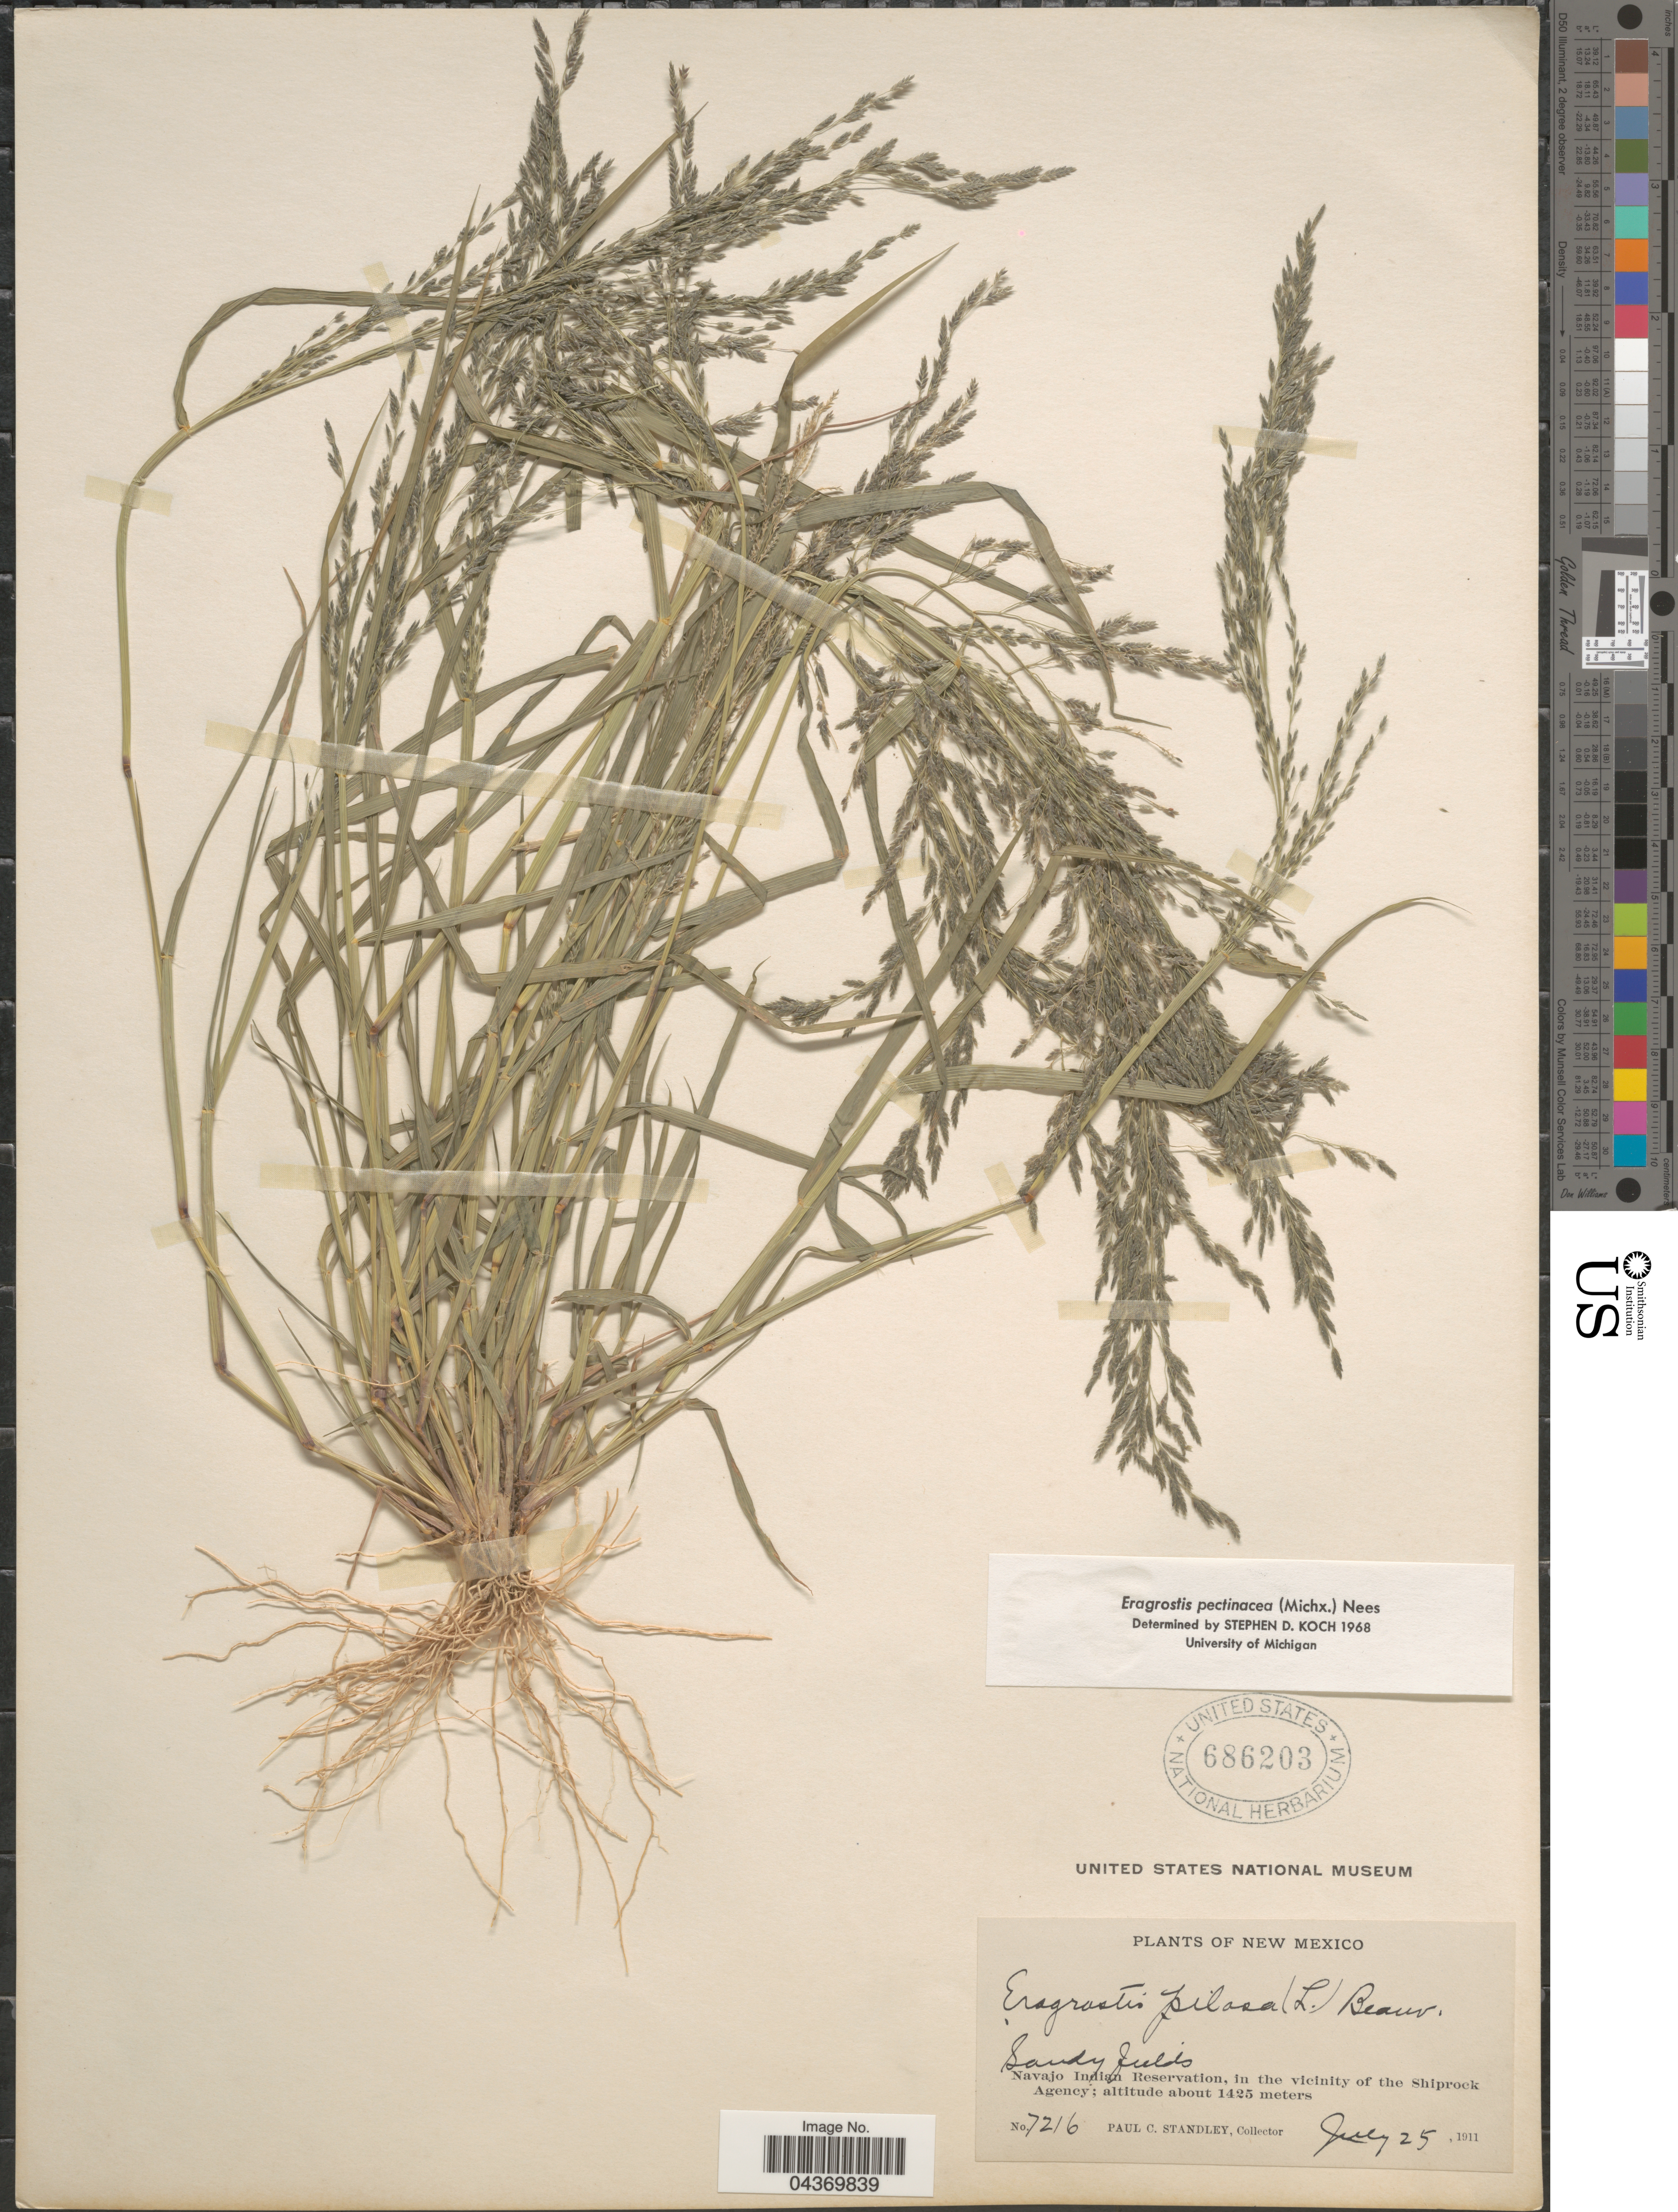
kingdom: Plantae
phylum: Tracheophyta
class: Liliopsida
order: Poales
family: Poaceae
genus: Eragrostis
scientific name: Eragrostis pectinacea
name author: (Michx.) Nees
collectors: P. C. Standley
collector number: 7216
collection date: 1911-07-25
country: United States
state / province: New Mexico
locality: Navajo Indian Reservation, in the vicinity of the Shiprock Agency.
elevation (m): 1425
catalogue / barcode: US 686203